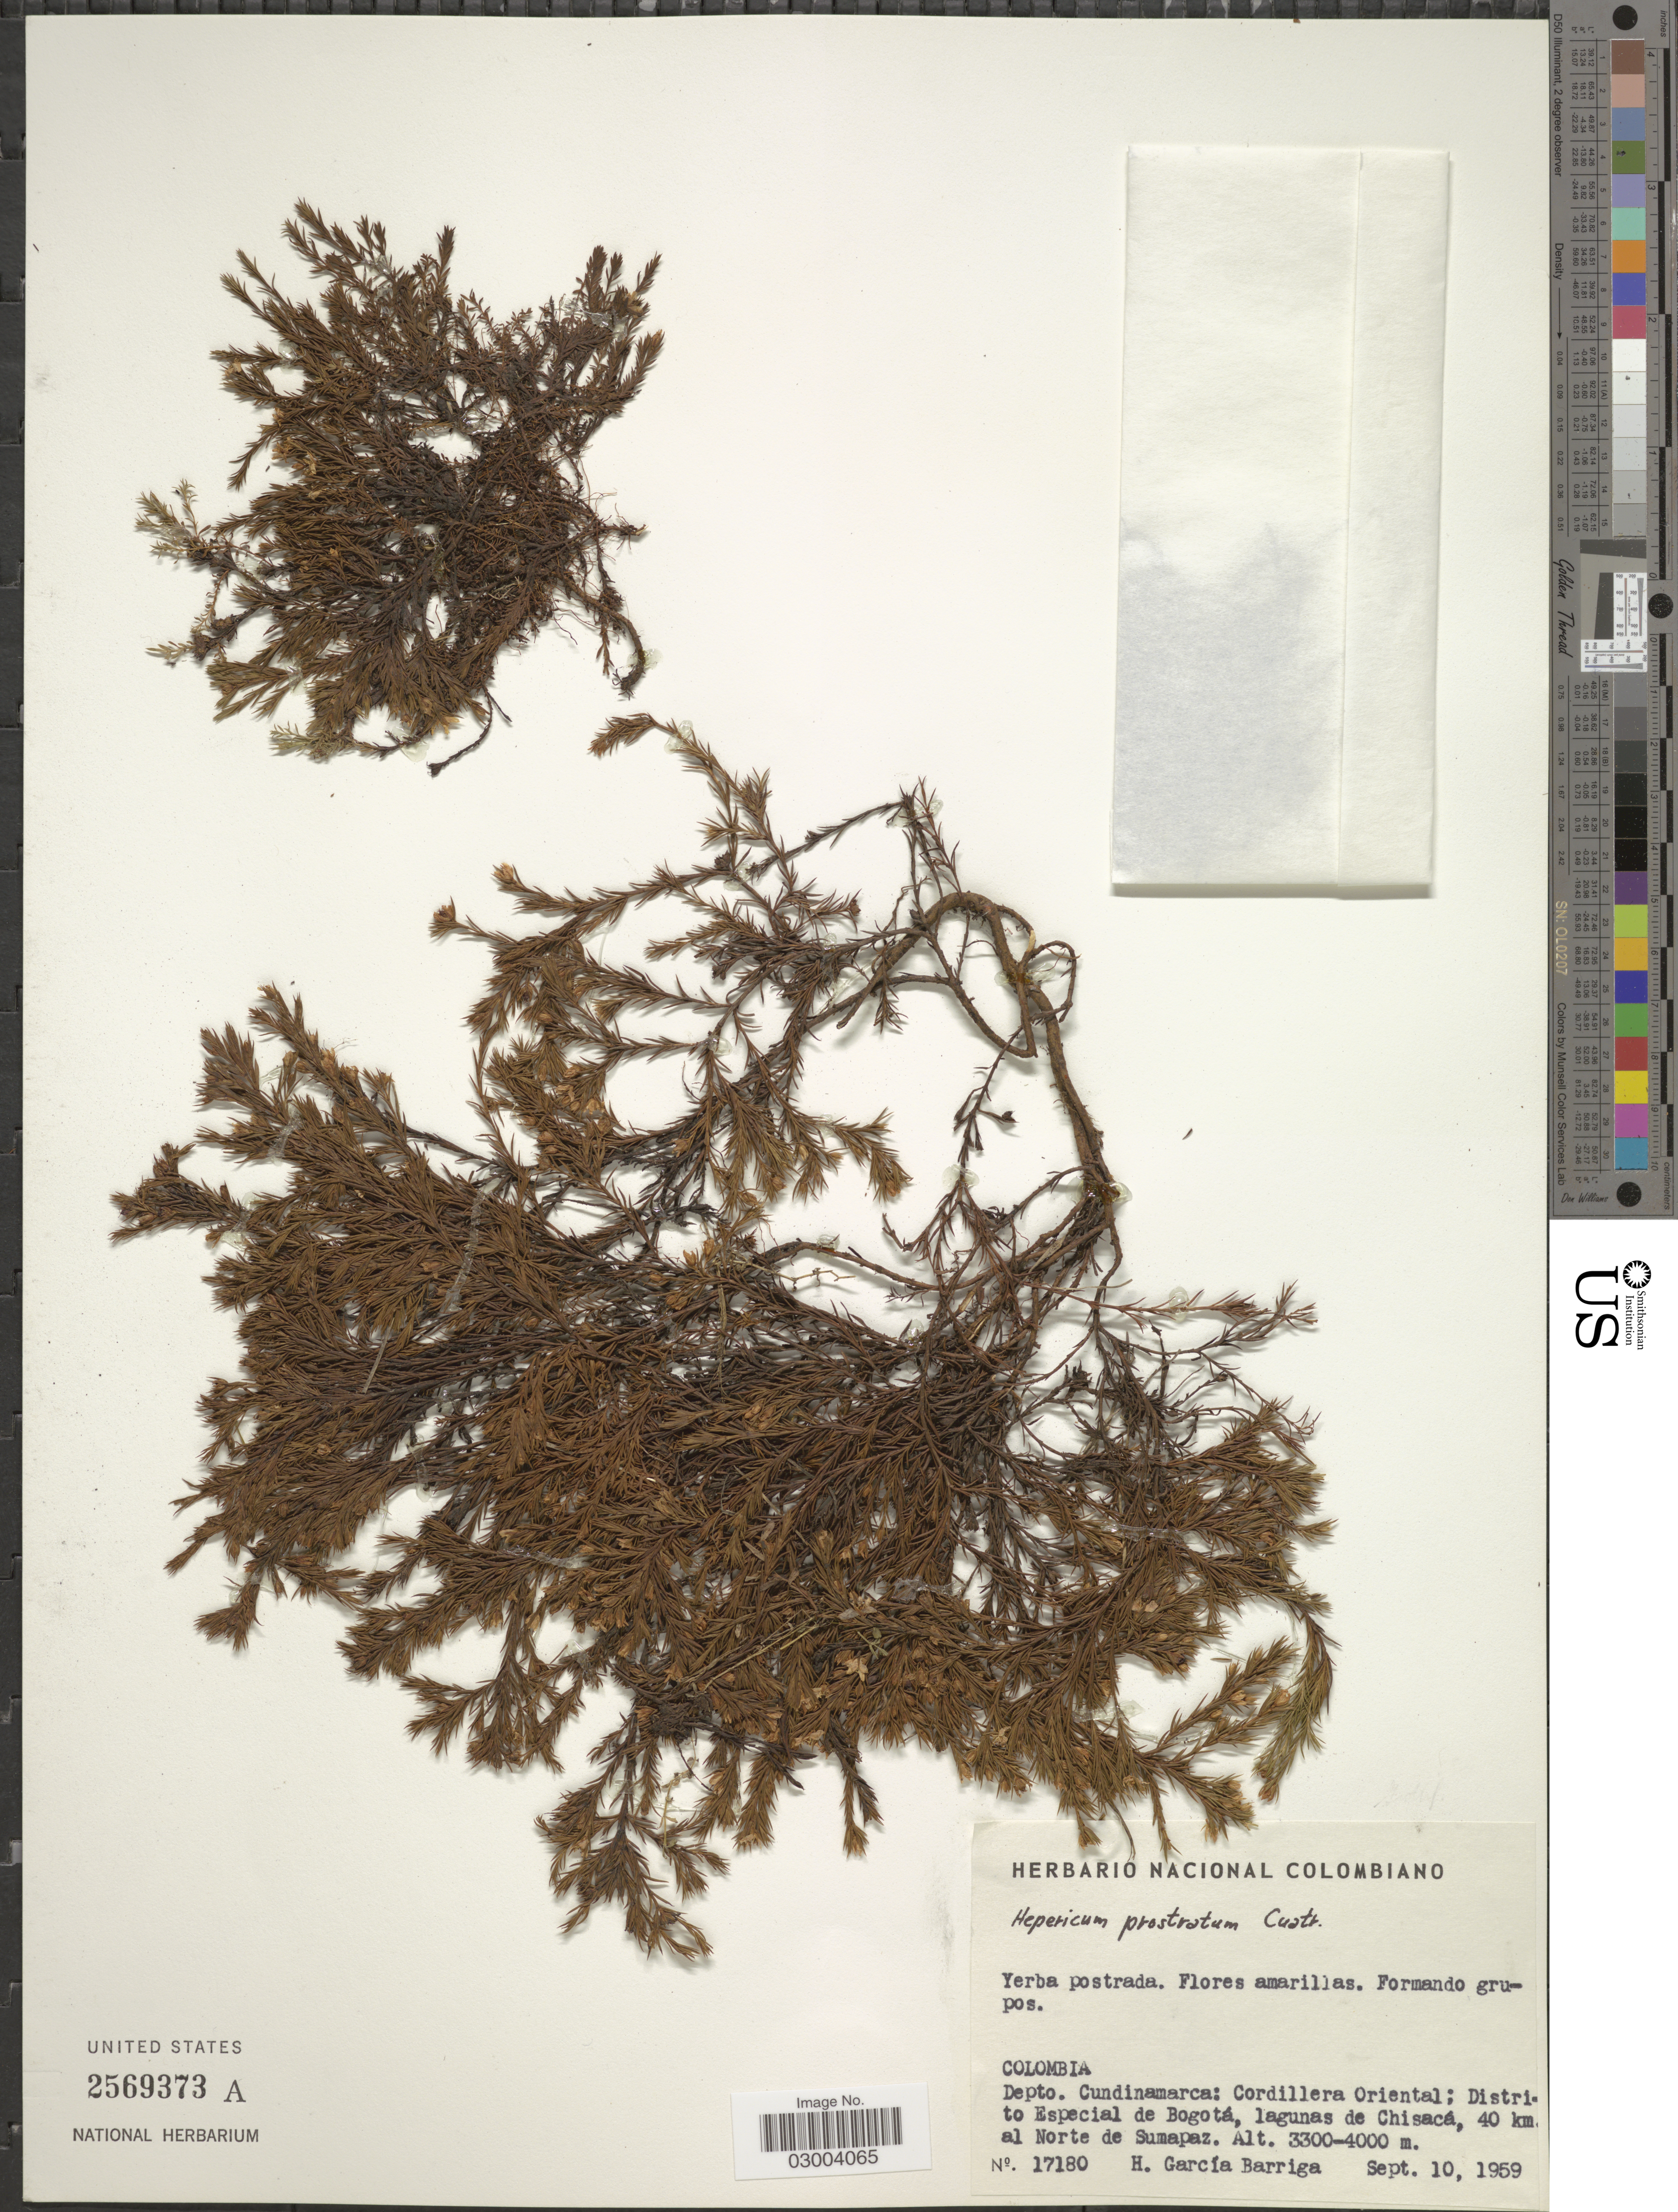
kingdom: Plantae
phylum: Tracheophyta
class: Magnoliopsida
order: Malpighiales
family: Hypericaceae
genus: Hypericum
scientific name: Hypericum prostratum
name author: Cuatrec.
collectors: H. García Barriga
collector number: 17180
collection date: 1959-09-10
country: Colombia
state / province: Cundinamarca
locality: Depto. Cundinamarca: Cordillera Oriental, Distrito Especial de Bogotá, lagunas de Chisacá, 40 km al Norte de Sumapaz.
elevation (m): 3300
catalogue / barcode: US 2569373A